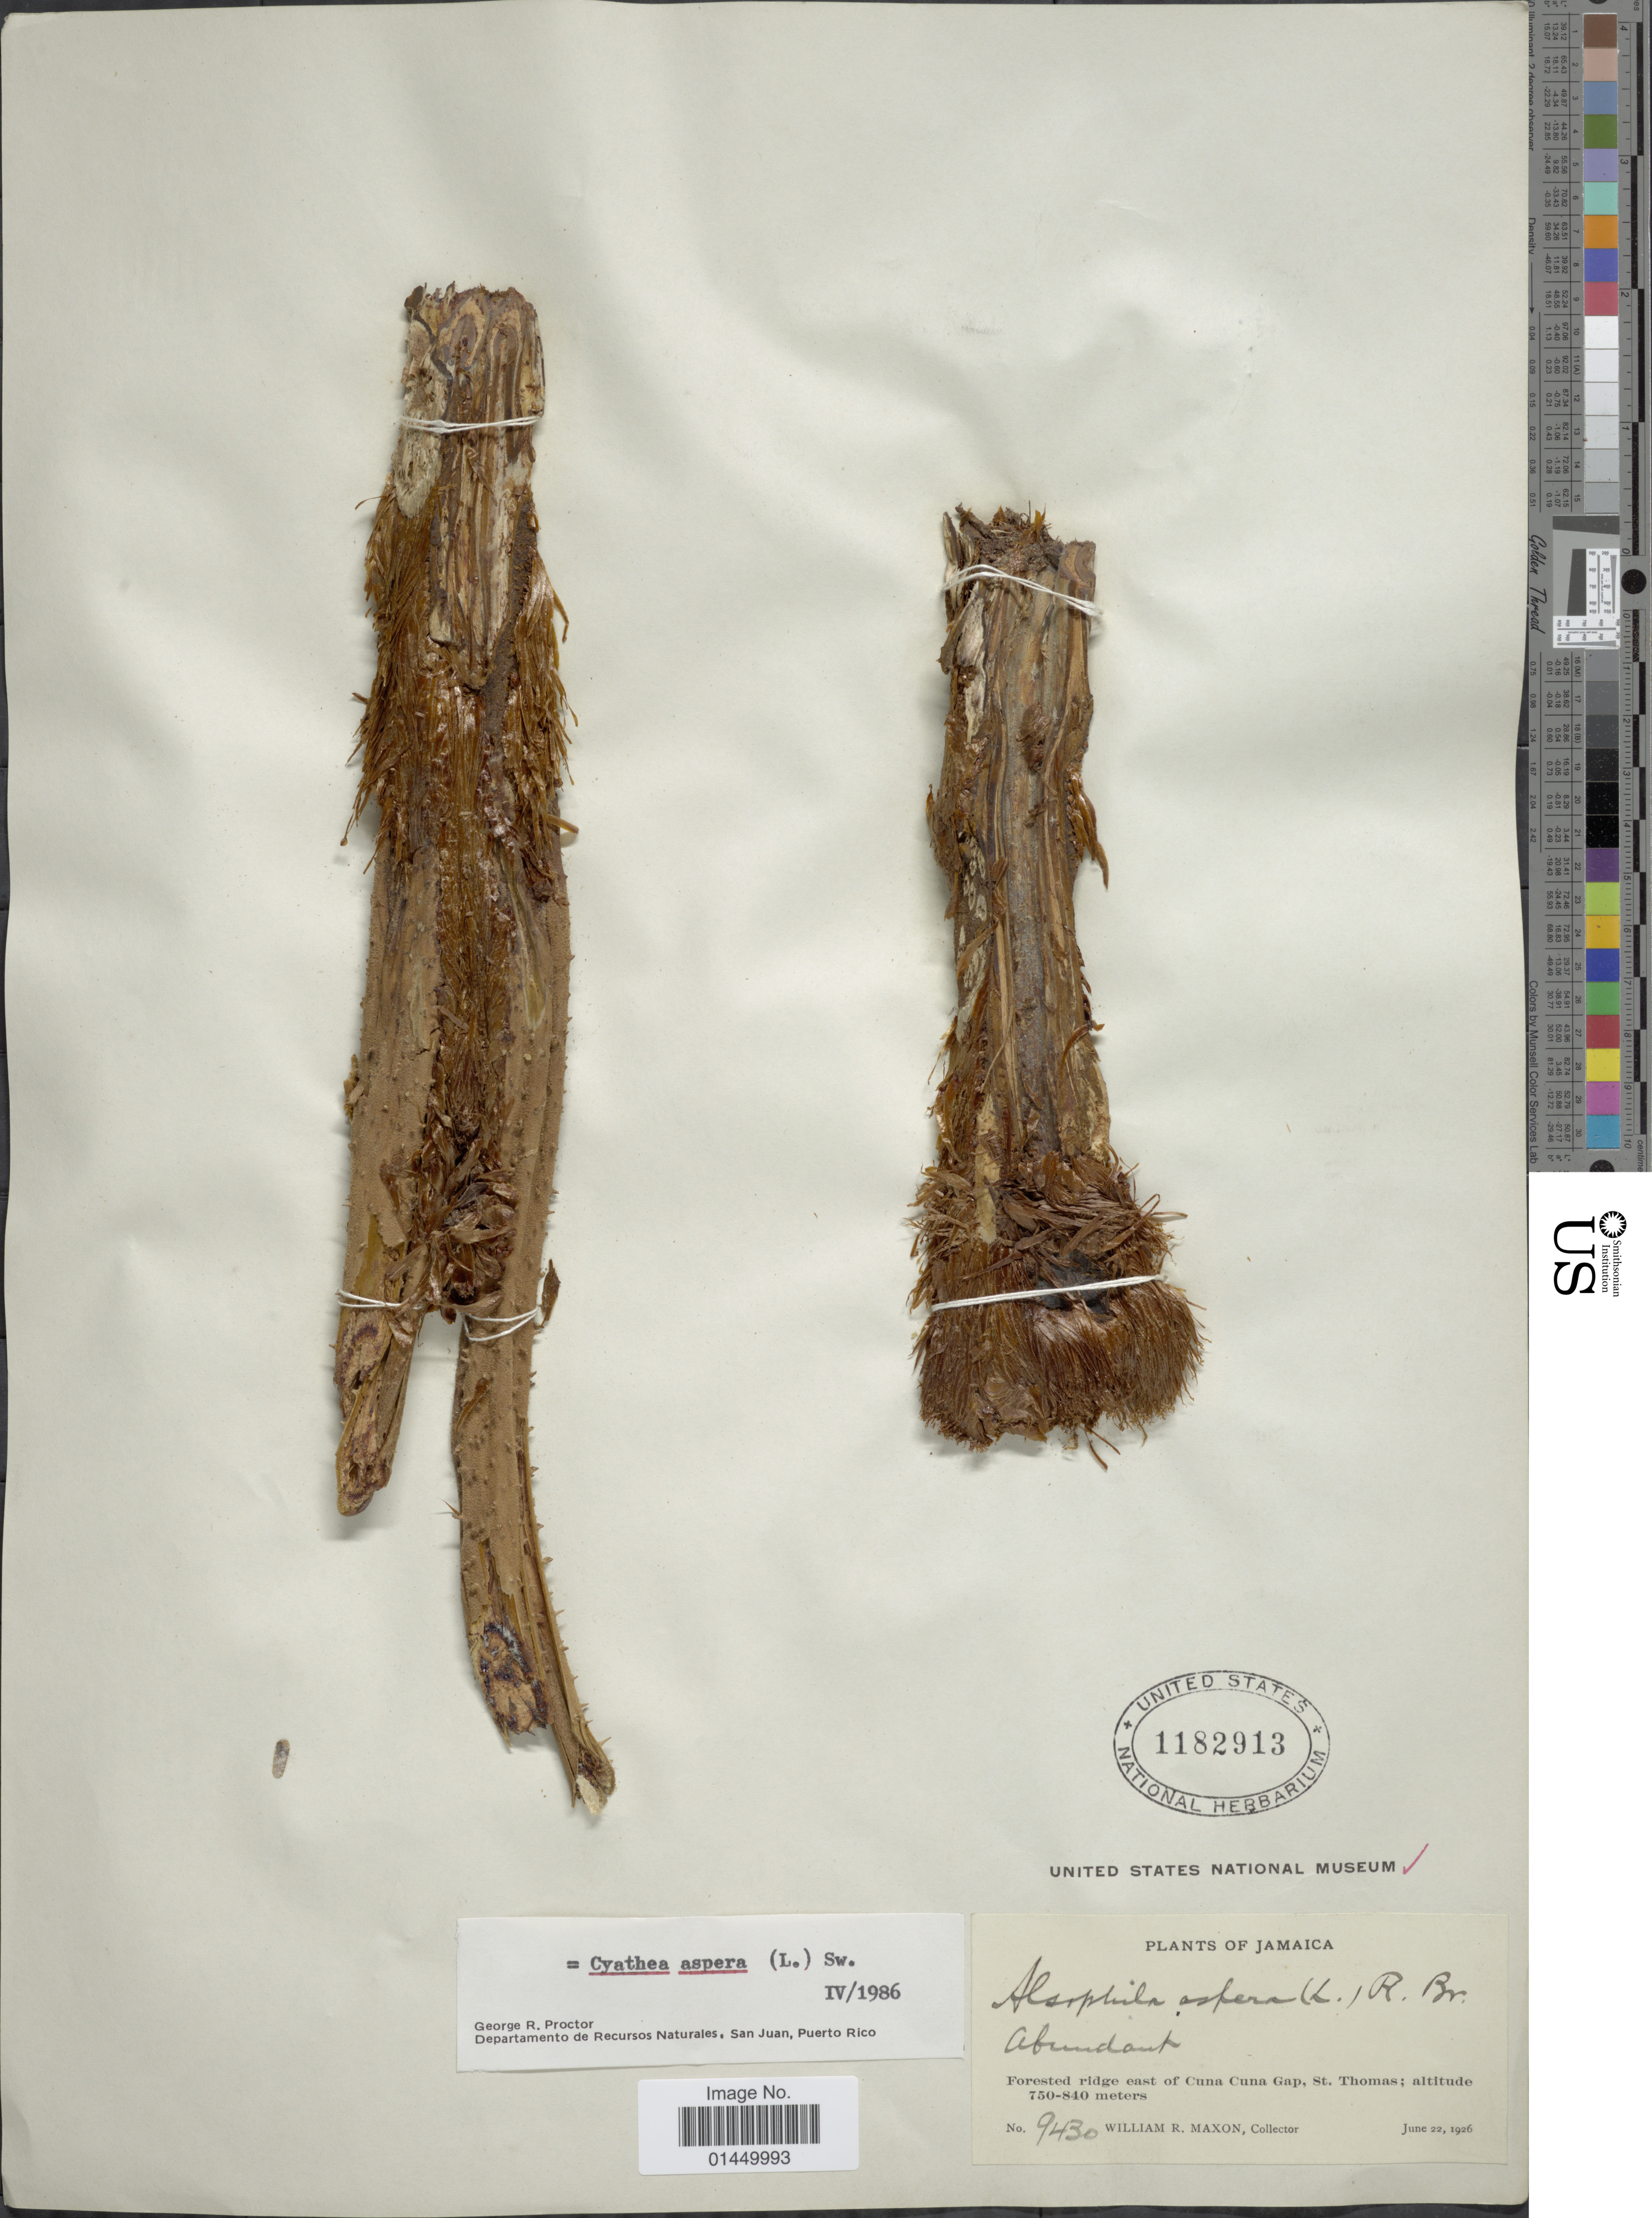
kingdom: Plantae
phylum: Tracheophyta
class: Polypodiopsida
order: Cyatheales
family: Cyatheaceae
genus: Cyathea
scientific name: Cyathea aspera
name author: (L.) Sw.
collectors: W. R. Maxon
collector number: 9430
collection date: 1926-06-22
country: Jamaica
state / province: Saint Thomas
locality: Forested ridge east of Cuna Cuna Gap, St. Thomas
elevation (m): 750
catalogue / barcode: US 1182913